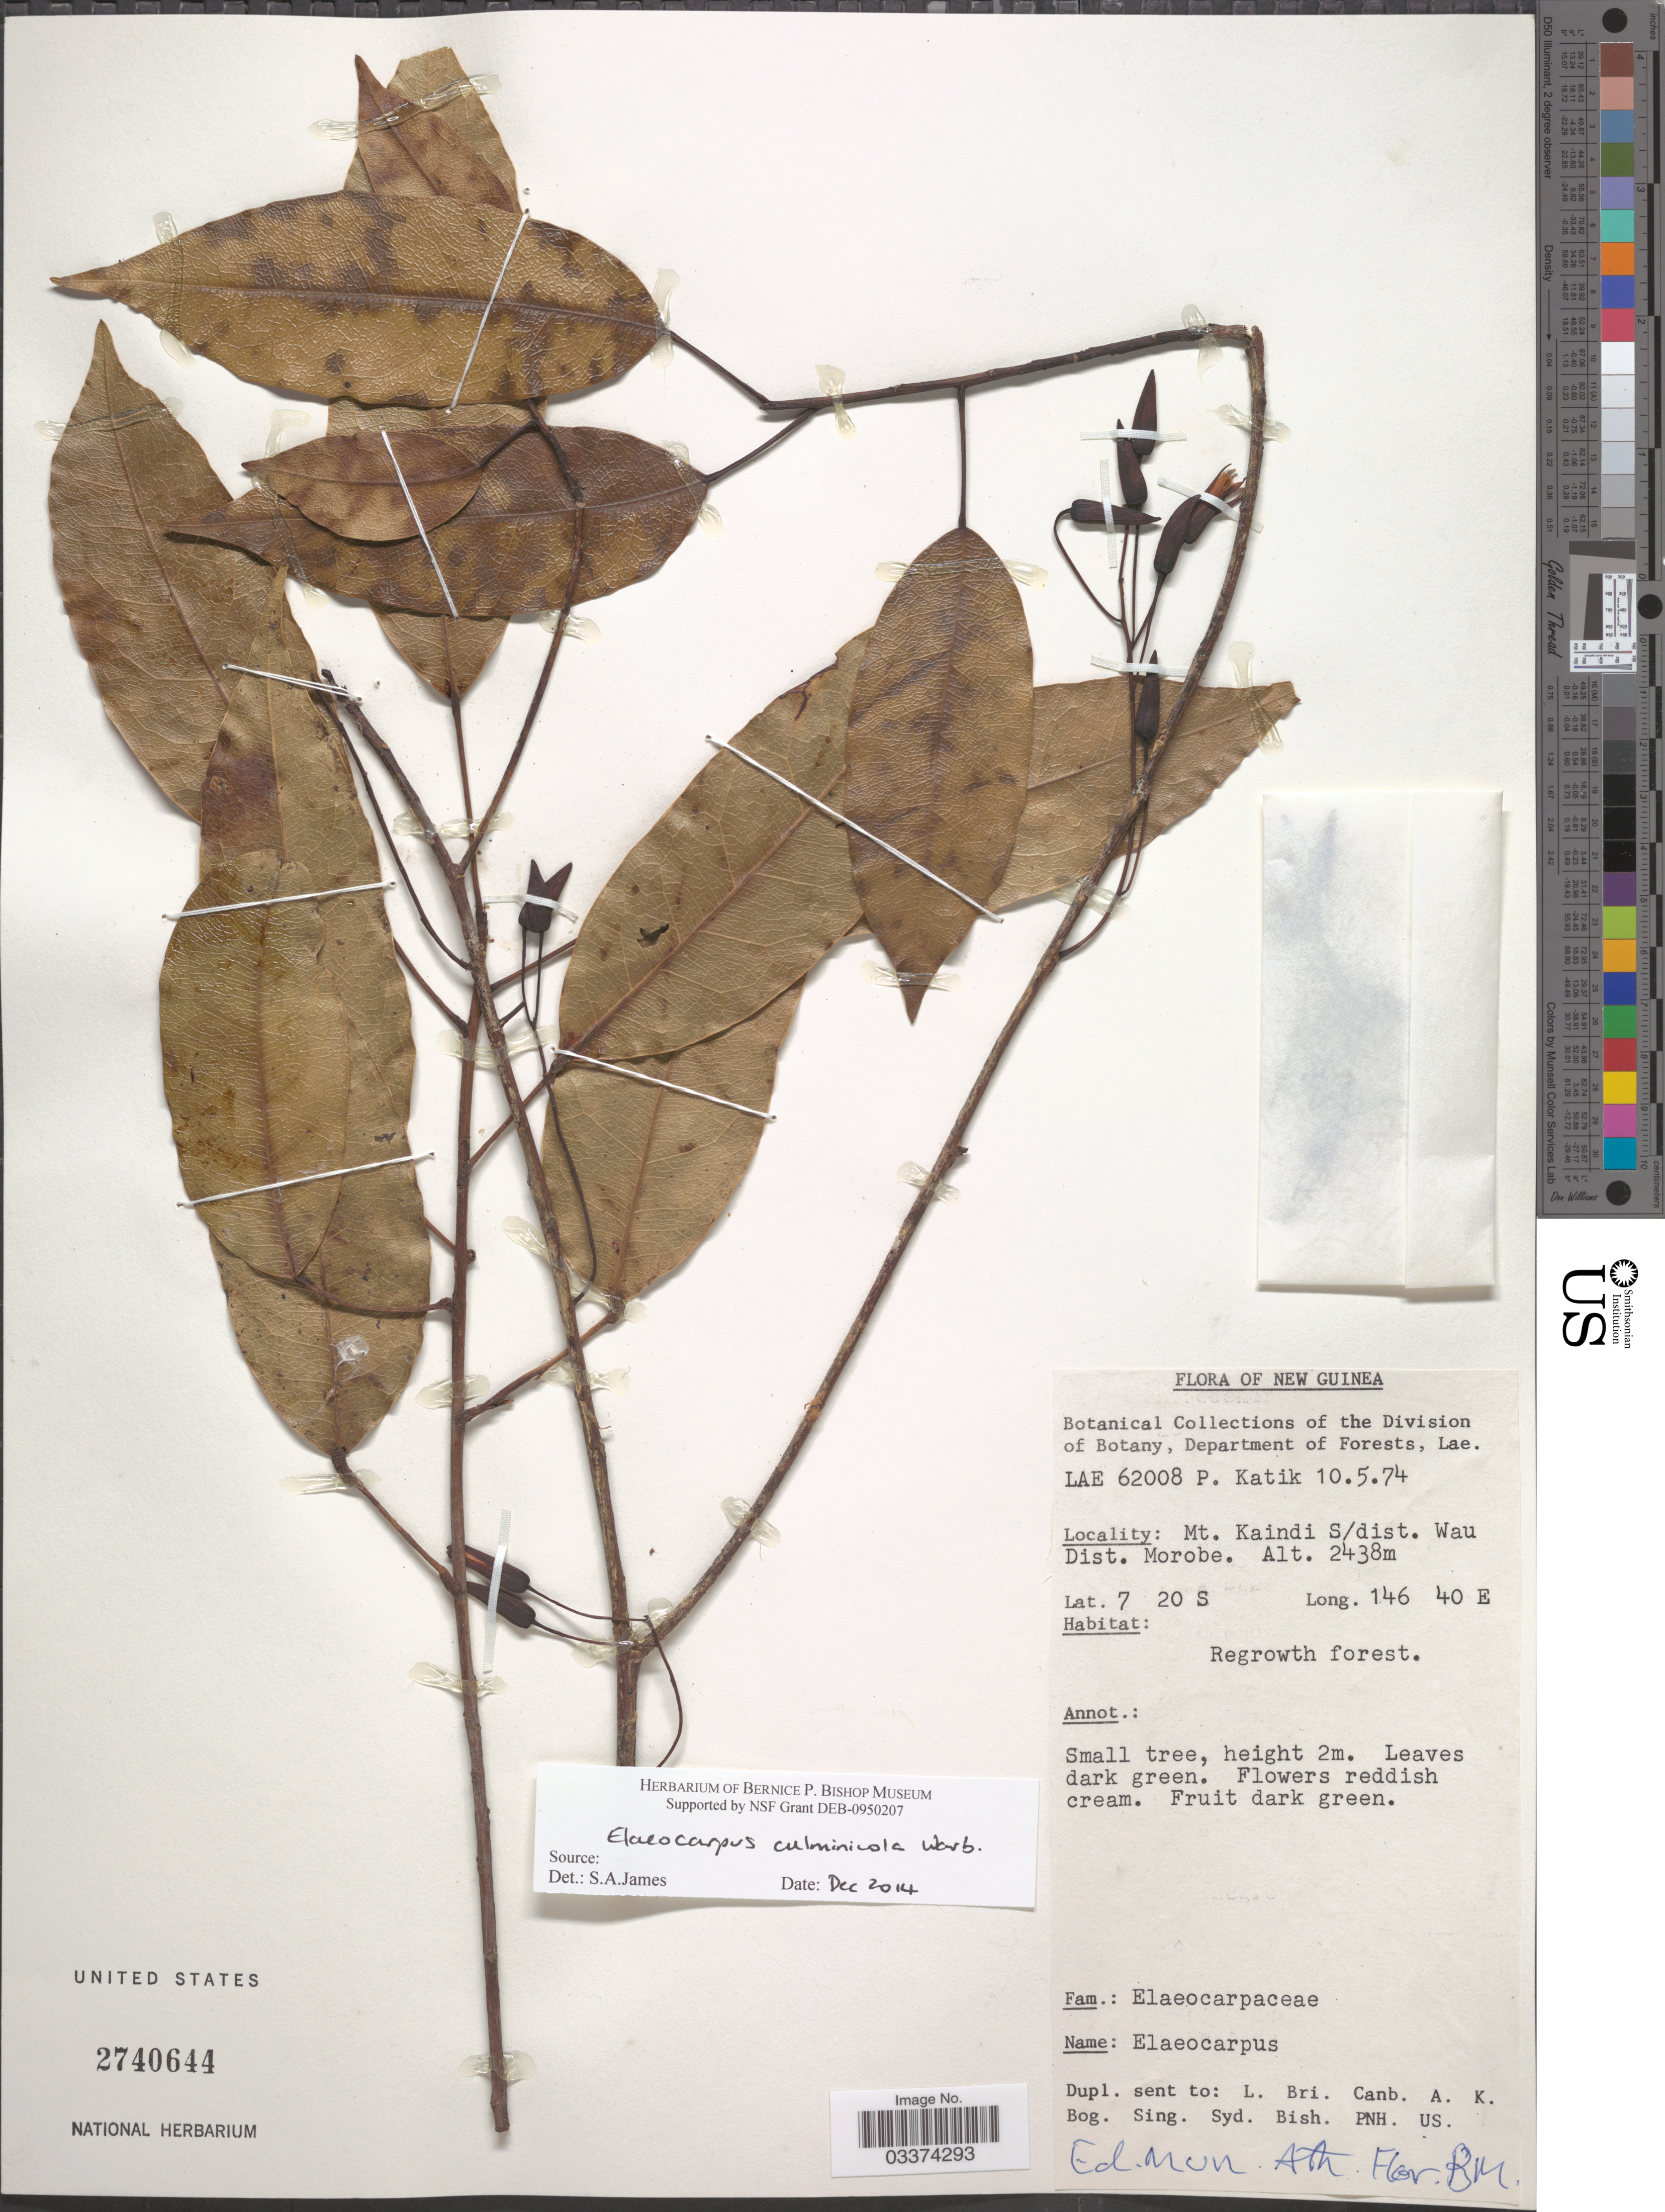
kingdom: Plantae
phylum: Tracheophyta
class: Magnoliopsida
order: Oxalidales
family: Elaeocarpaceae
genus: Elaeocarpus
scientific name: Elaeocarpus culminicola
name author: Warb.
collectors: P. Katik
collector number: LAE62008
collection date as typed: Transcribed d/m/y: 10/5/74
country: Papua New Guinea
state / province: Morobe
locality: New Guinea, Mt. Kaindi S/dist. Wau, Dist. Morobe.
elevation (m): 2438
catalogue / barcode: US 2740644